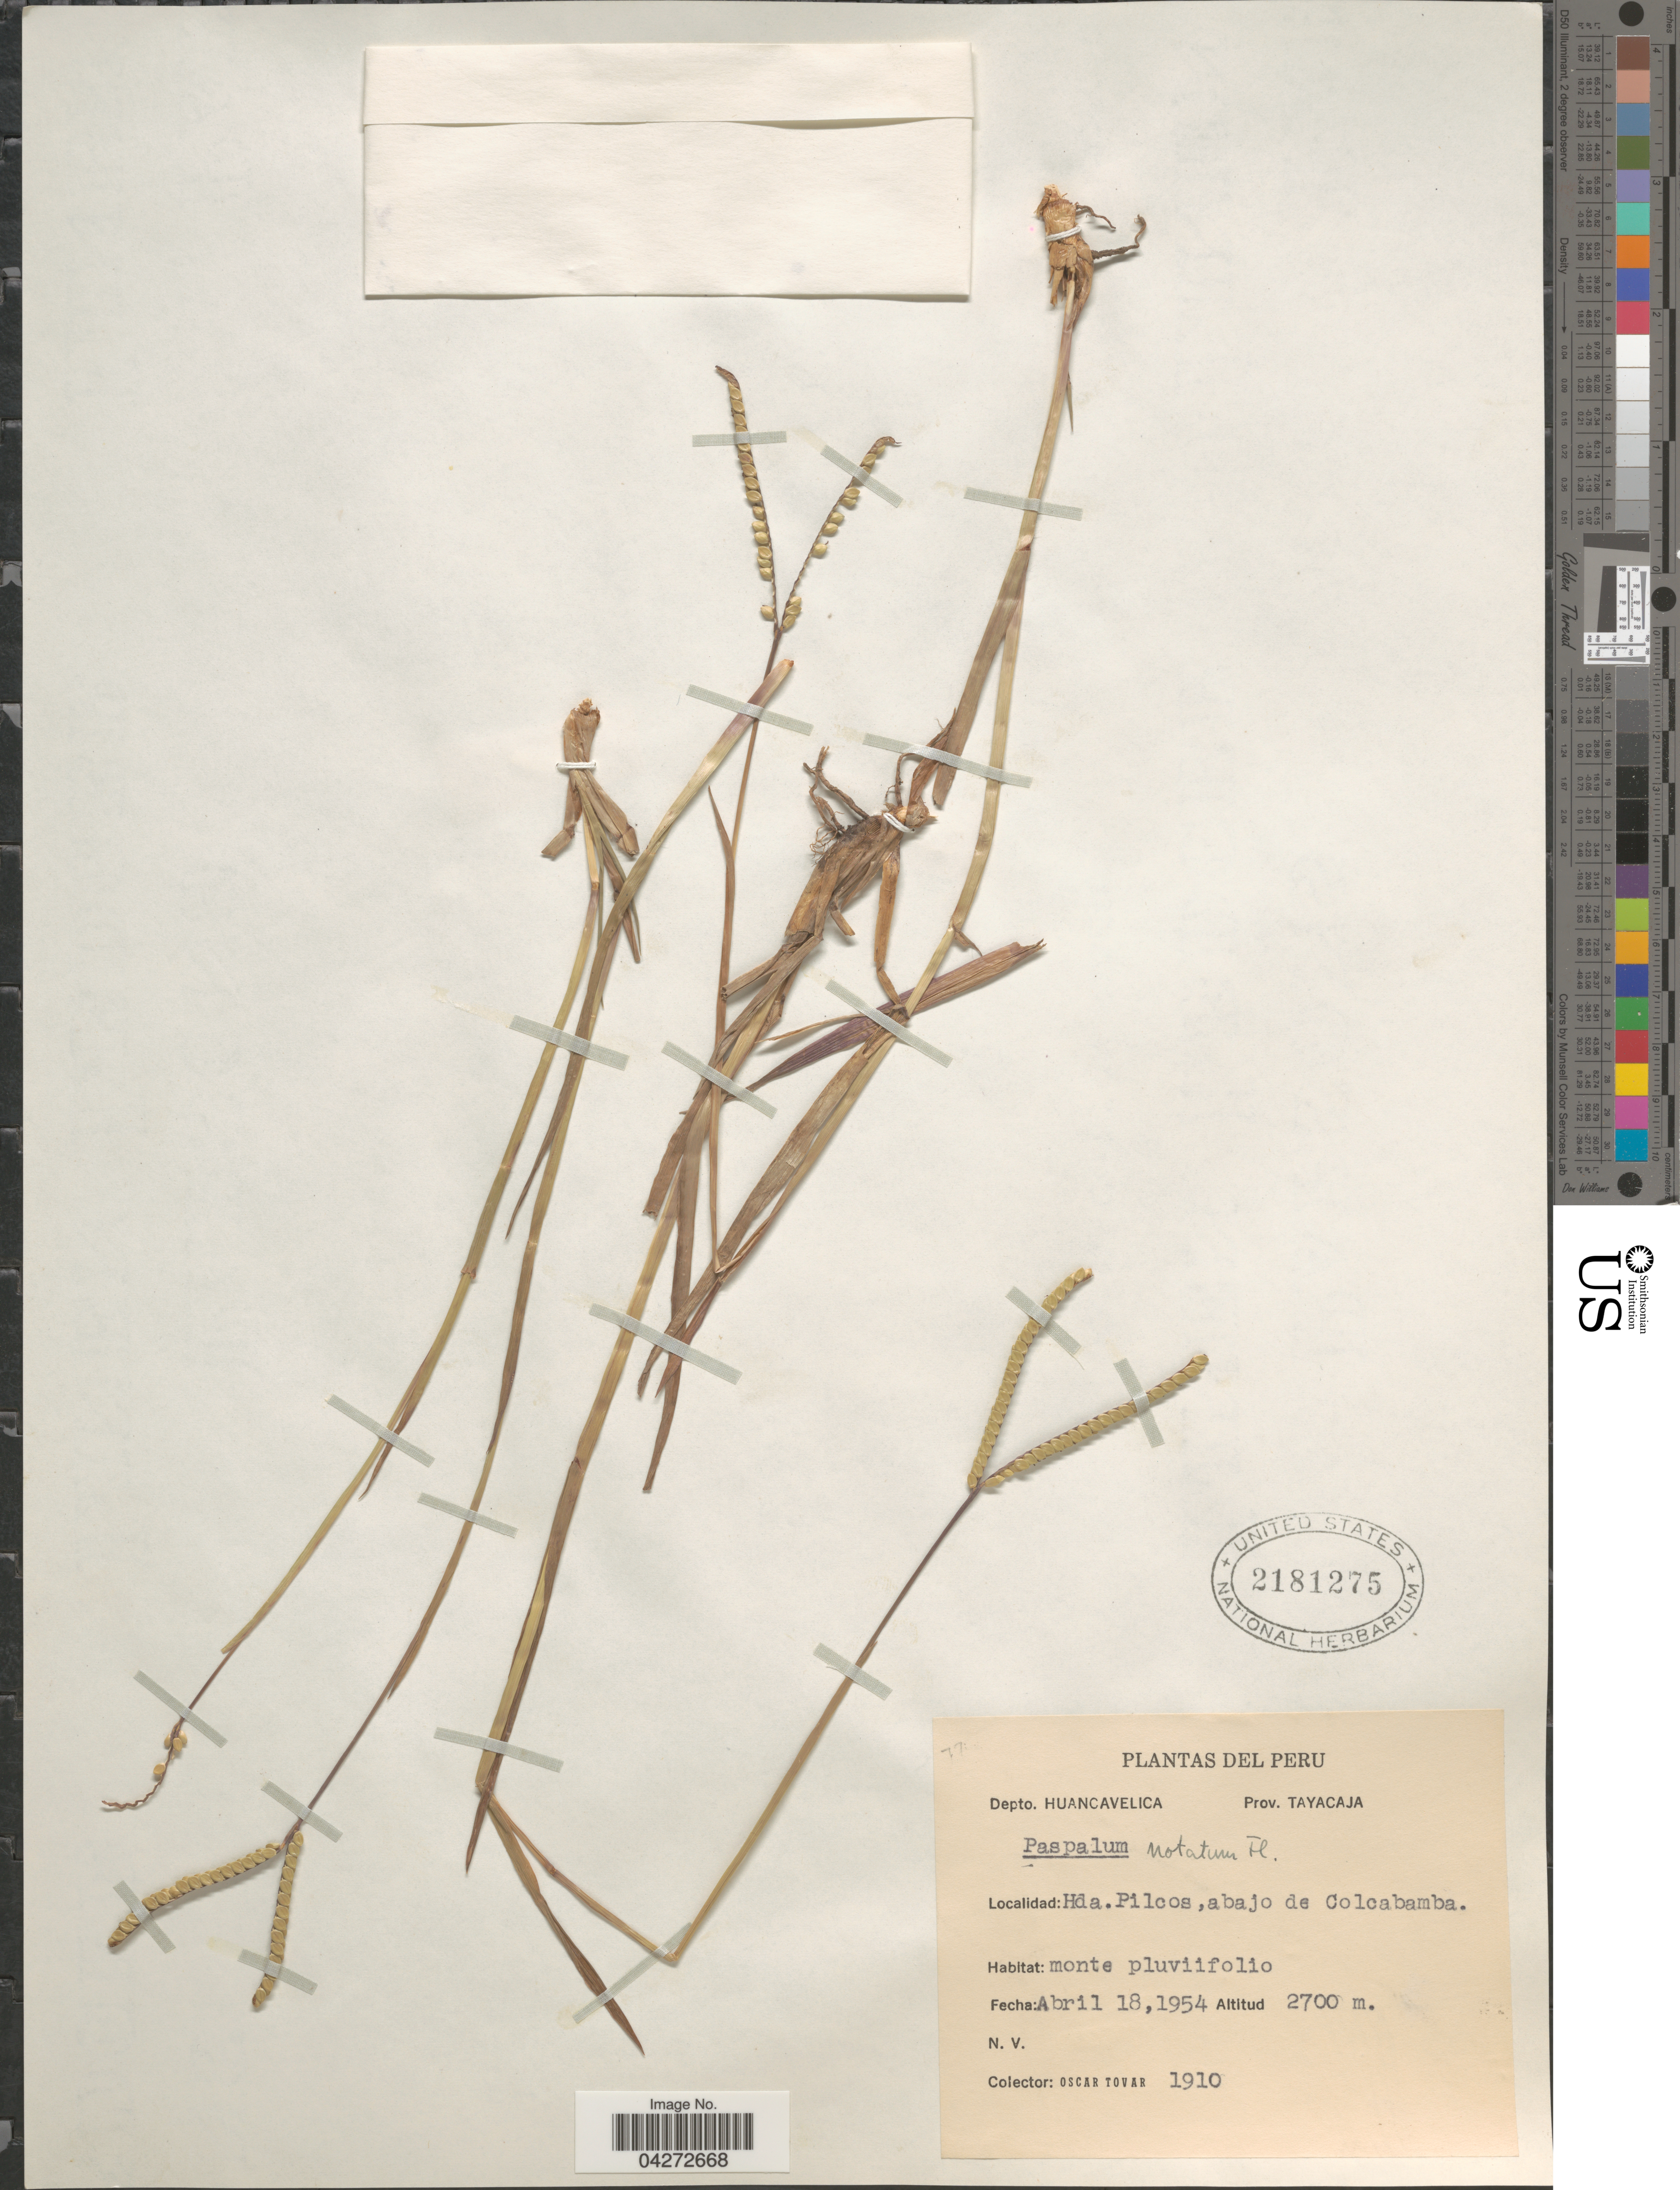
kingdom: Plantae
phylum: Tracheophyta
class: Liliopsida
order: Poales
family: Poaceae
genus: Paspalum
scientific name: Paspalum notatum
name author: Flüggé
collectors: Ó. Tovar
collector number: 1910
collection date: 1954-04-18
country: Peru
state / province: Huancavelica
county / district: Tayacaja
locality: Dept. Huancavelica. Prov. Tayacaja. Hda. Pilcos, abajo de Colcabamba.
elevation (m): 2700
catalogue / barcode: US 2181275